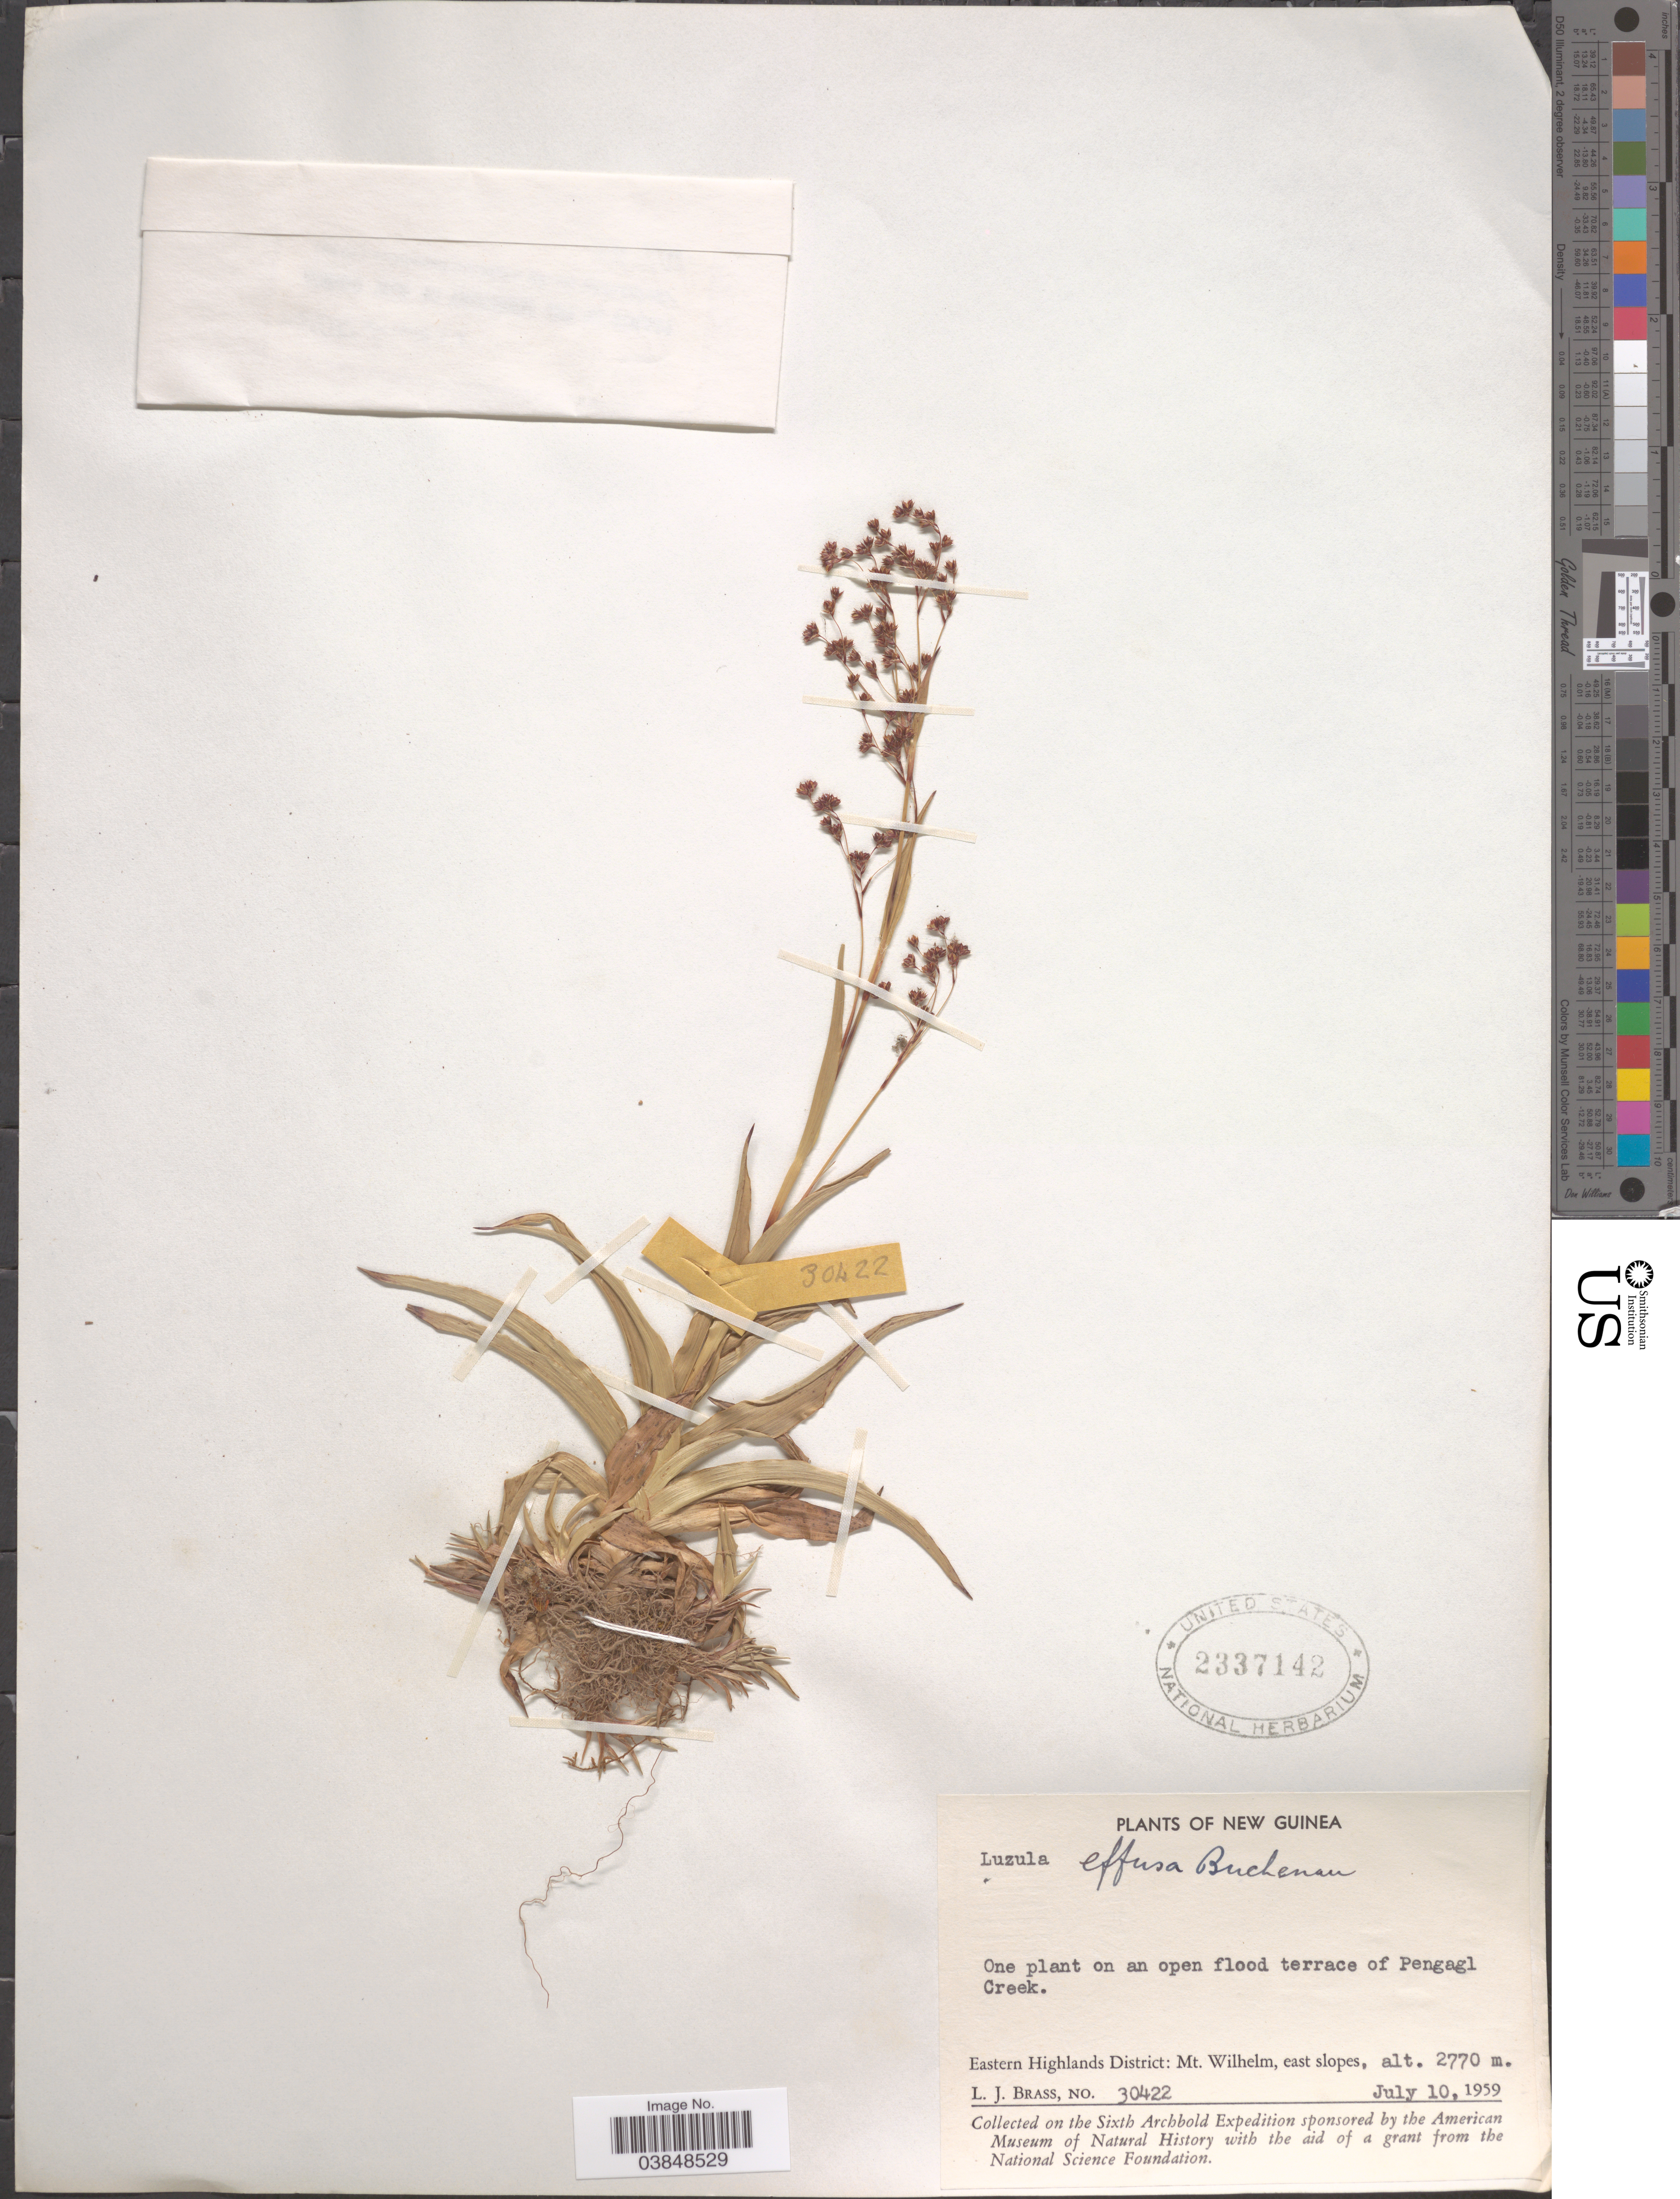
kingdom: Plantae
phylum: Tracheophyta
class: Liliopsida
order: Poales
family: Juncaceae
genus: Luzula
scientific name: Luzula effusa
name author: Buchenau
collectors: L. J. Brass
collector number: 30422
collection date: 1959-07-10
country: Papua New Guinea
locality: New Guinea. On an open flood terrace of Pengagl Creek. Eastern Highlands District: Mt. Wilhelm, east slopes.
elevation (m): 2770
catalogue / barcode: US 2337142